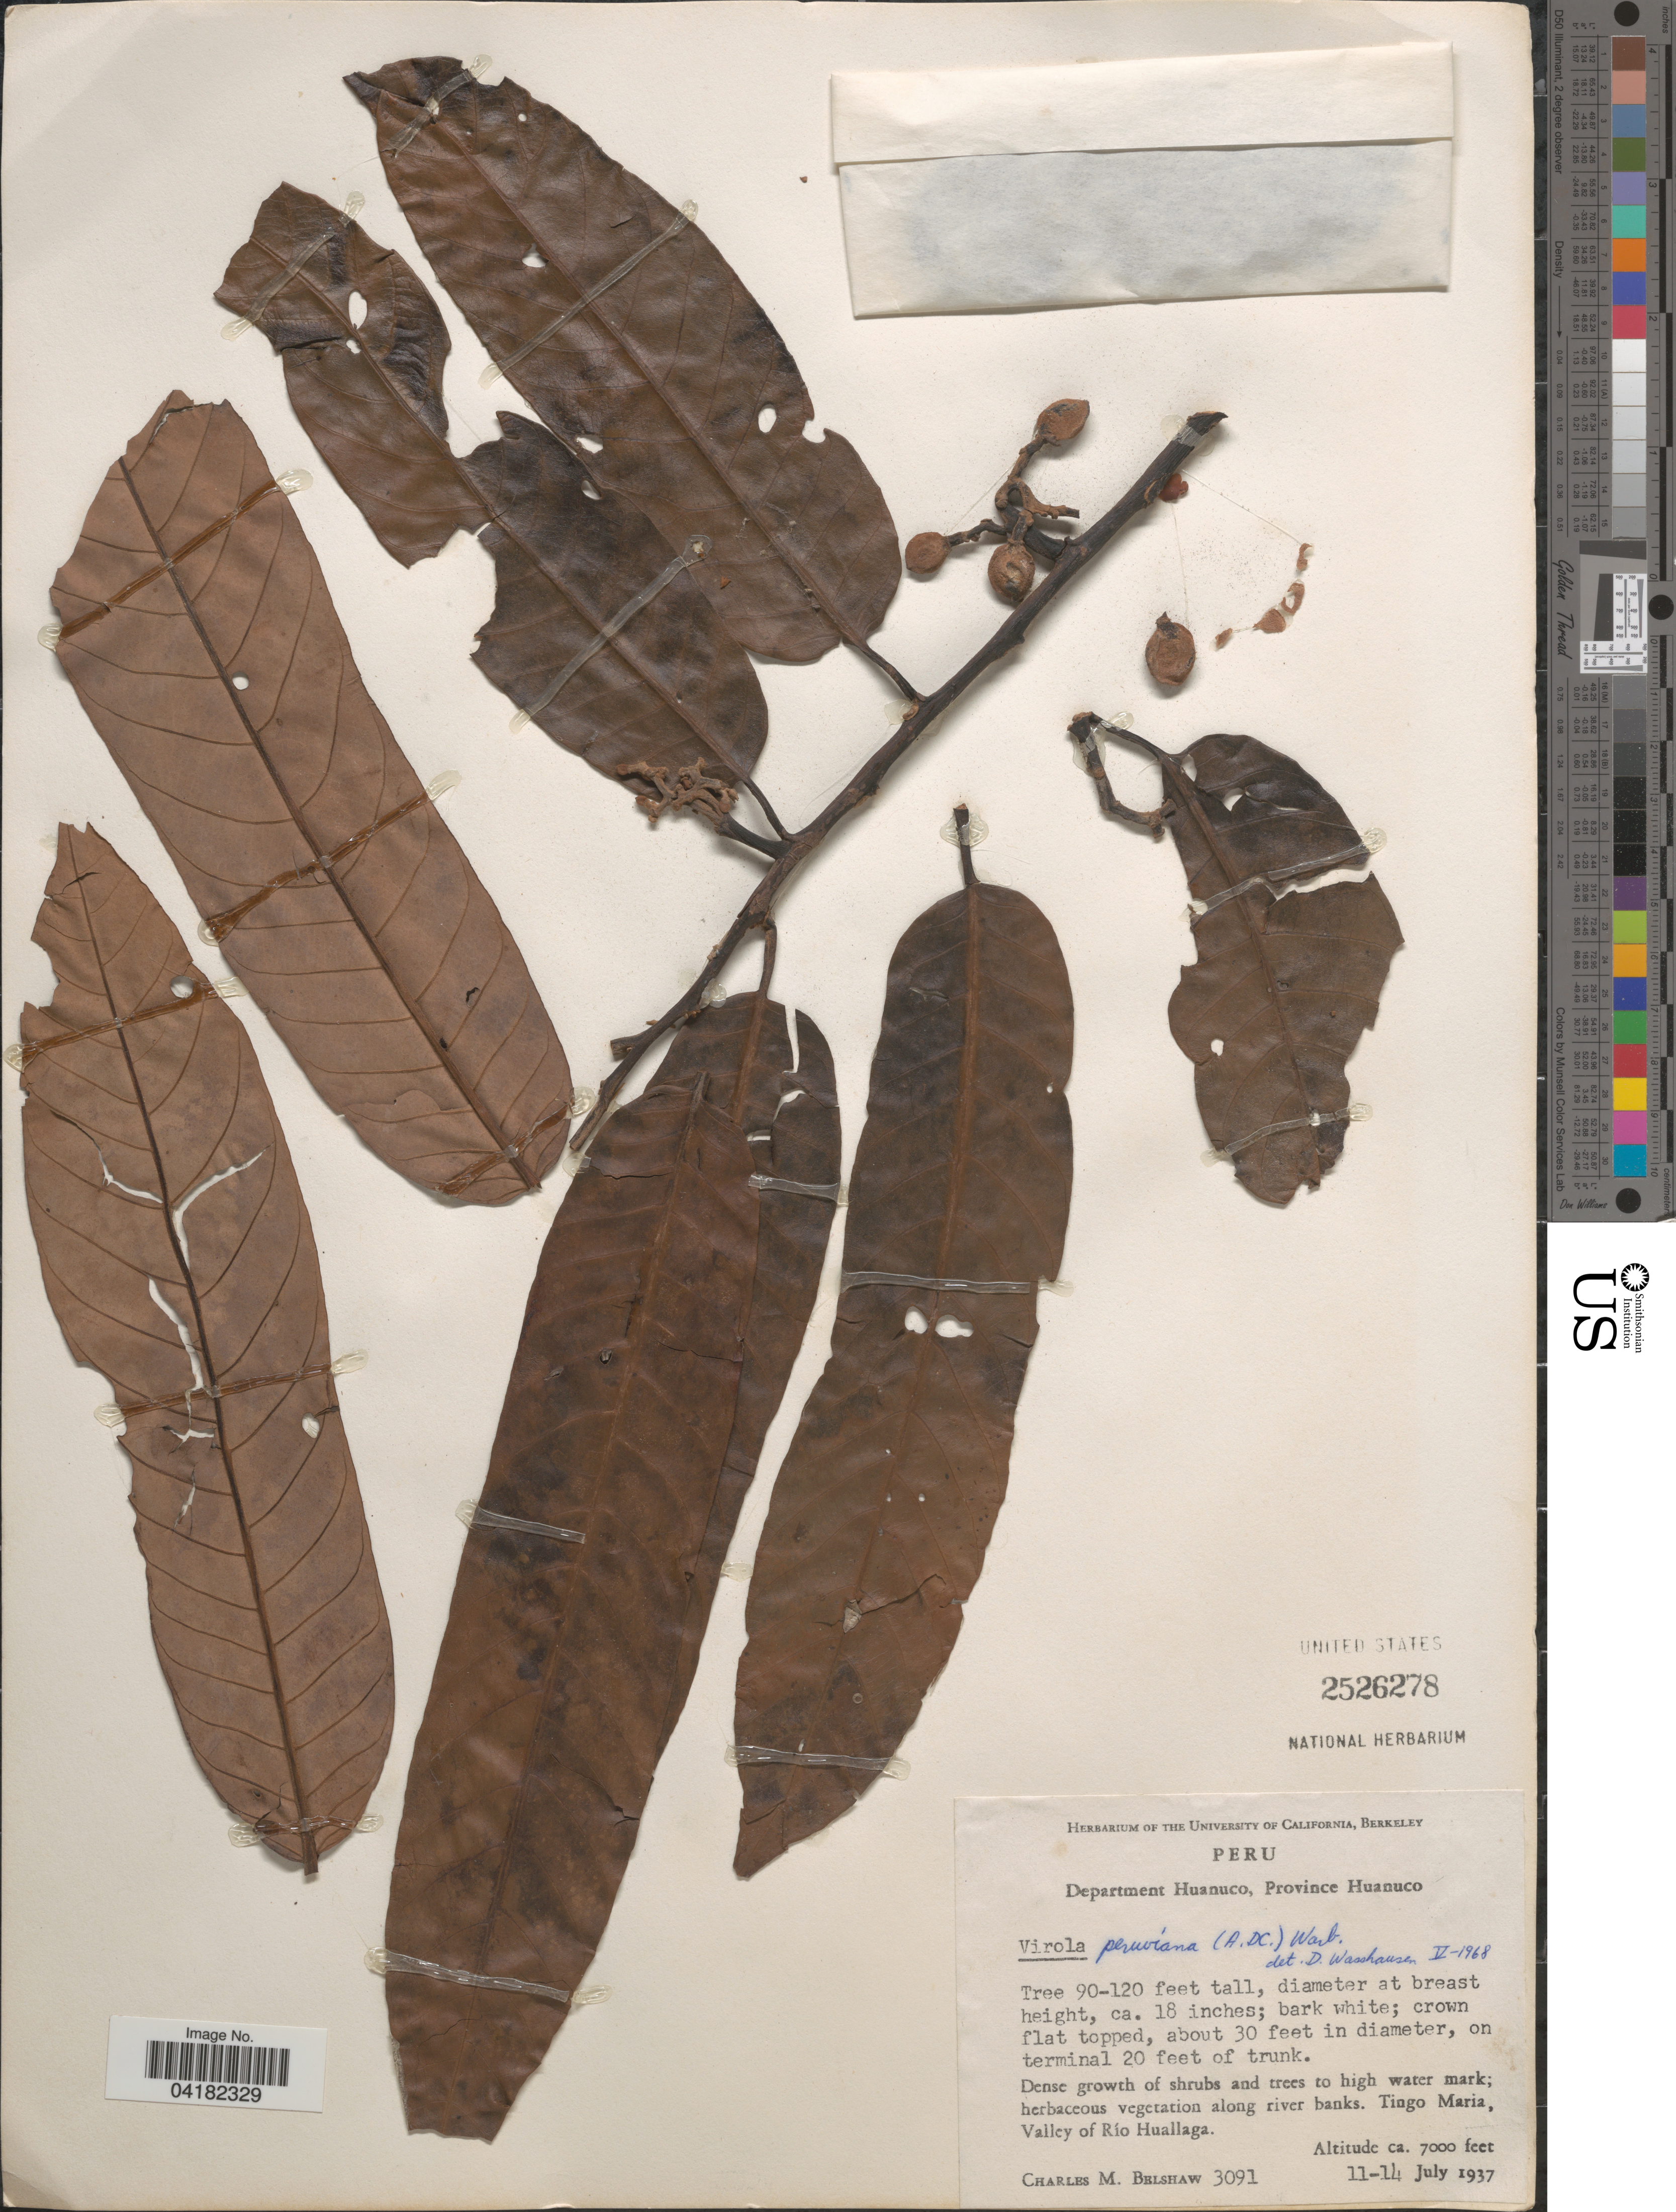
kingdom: Plantae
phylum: Tracheophyta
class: Magnoliopsida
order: Magnoliales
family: Myristicaceae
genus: Virola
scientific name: Virola peruviana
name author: (A. DC.) Warb.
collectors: C. Shaw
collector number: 3091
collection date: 1937-07-11/1937-07-14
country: Peru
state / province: Huanuco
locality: Department Huanuco. Tingo Maria, Valley of Río Huallaga.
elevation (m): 2134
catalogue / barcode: US 2526278